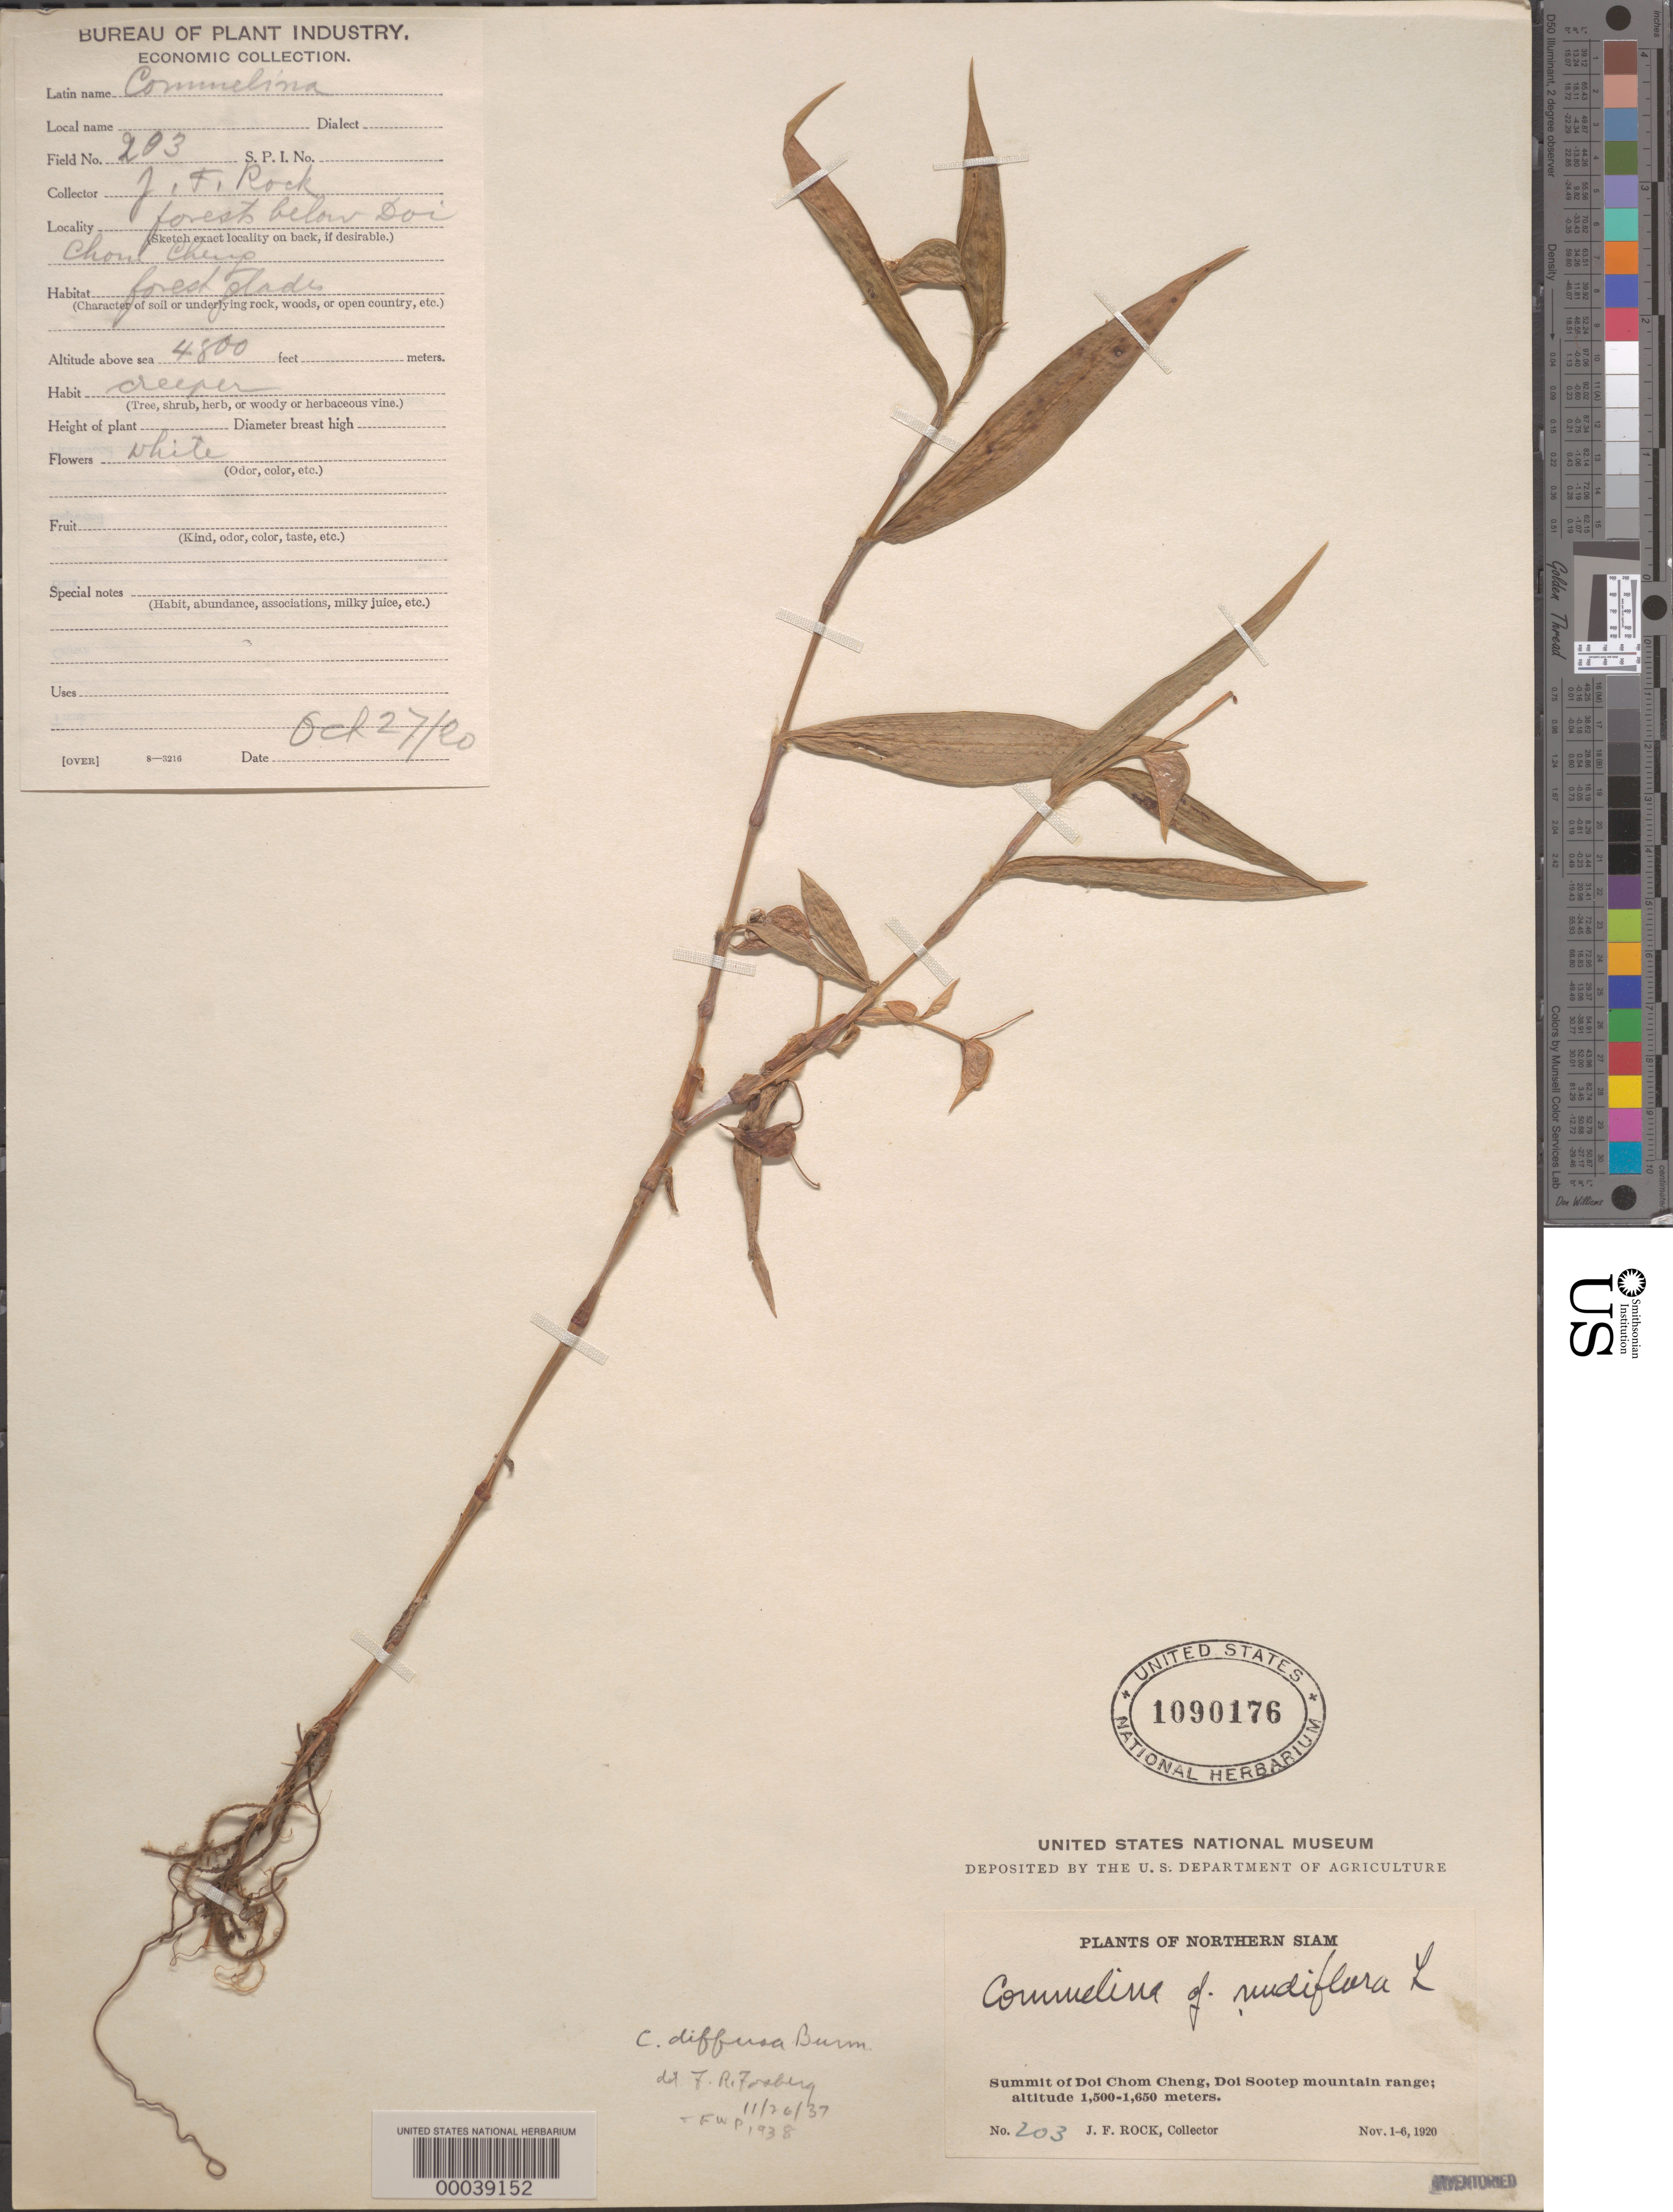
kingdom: Plantae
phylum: Tracheophyta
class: Liliopsida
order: Commelinales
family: Commelinaceae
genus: Commelina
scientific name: Commelina diffusa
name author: Burm. f.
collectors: J. F. Rock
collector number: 203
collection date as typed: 01 Nov 1920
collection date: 1920-11-01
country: Thailand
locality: Doi sootep mountain range, roi chom cheng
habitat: Forest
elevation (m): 1500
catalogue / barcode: US 1090176